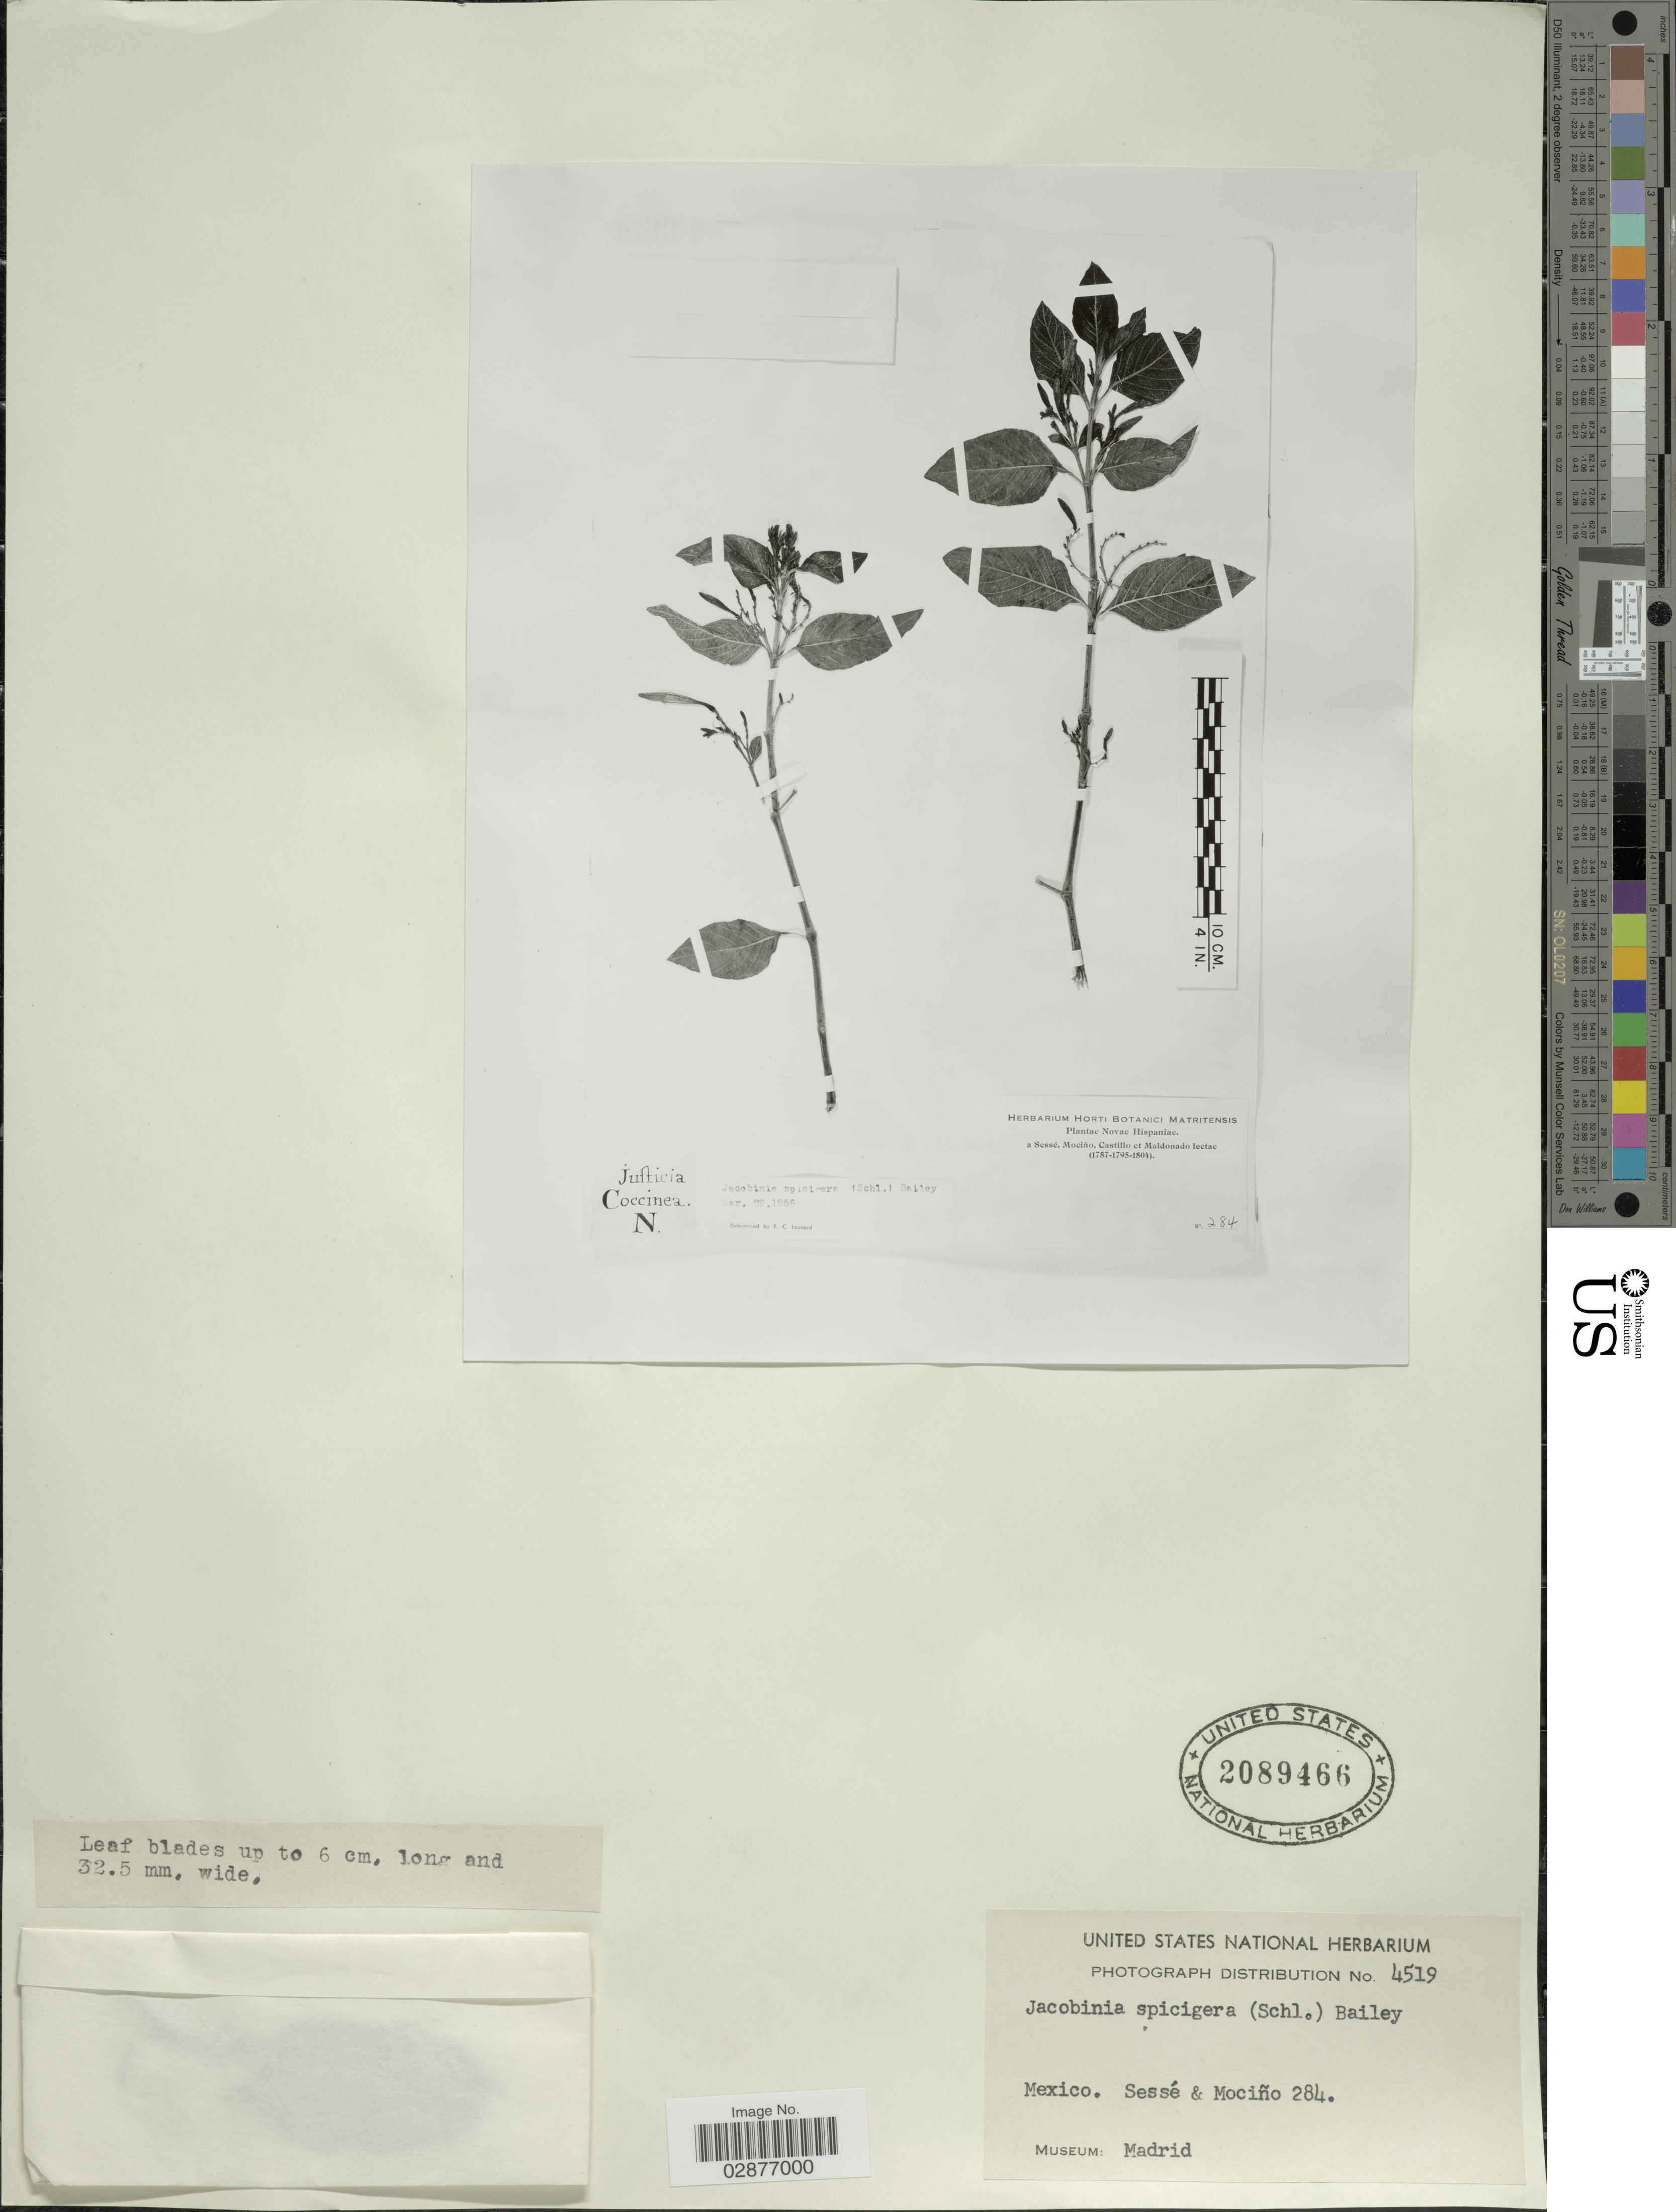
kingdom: Plantae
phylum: Tracheophyta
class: Magnoliopsida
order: Lamiales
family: Acanthaceae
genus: Justicia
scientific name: Justicia spicigera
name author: Schltdl.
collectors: Sessé, --, Mociño, Castillo, -- & Maldonado, --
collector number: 284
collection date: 1787/1804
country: Mexico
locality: Novae Hispaniae.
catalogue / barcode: US 2089466